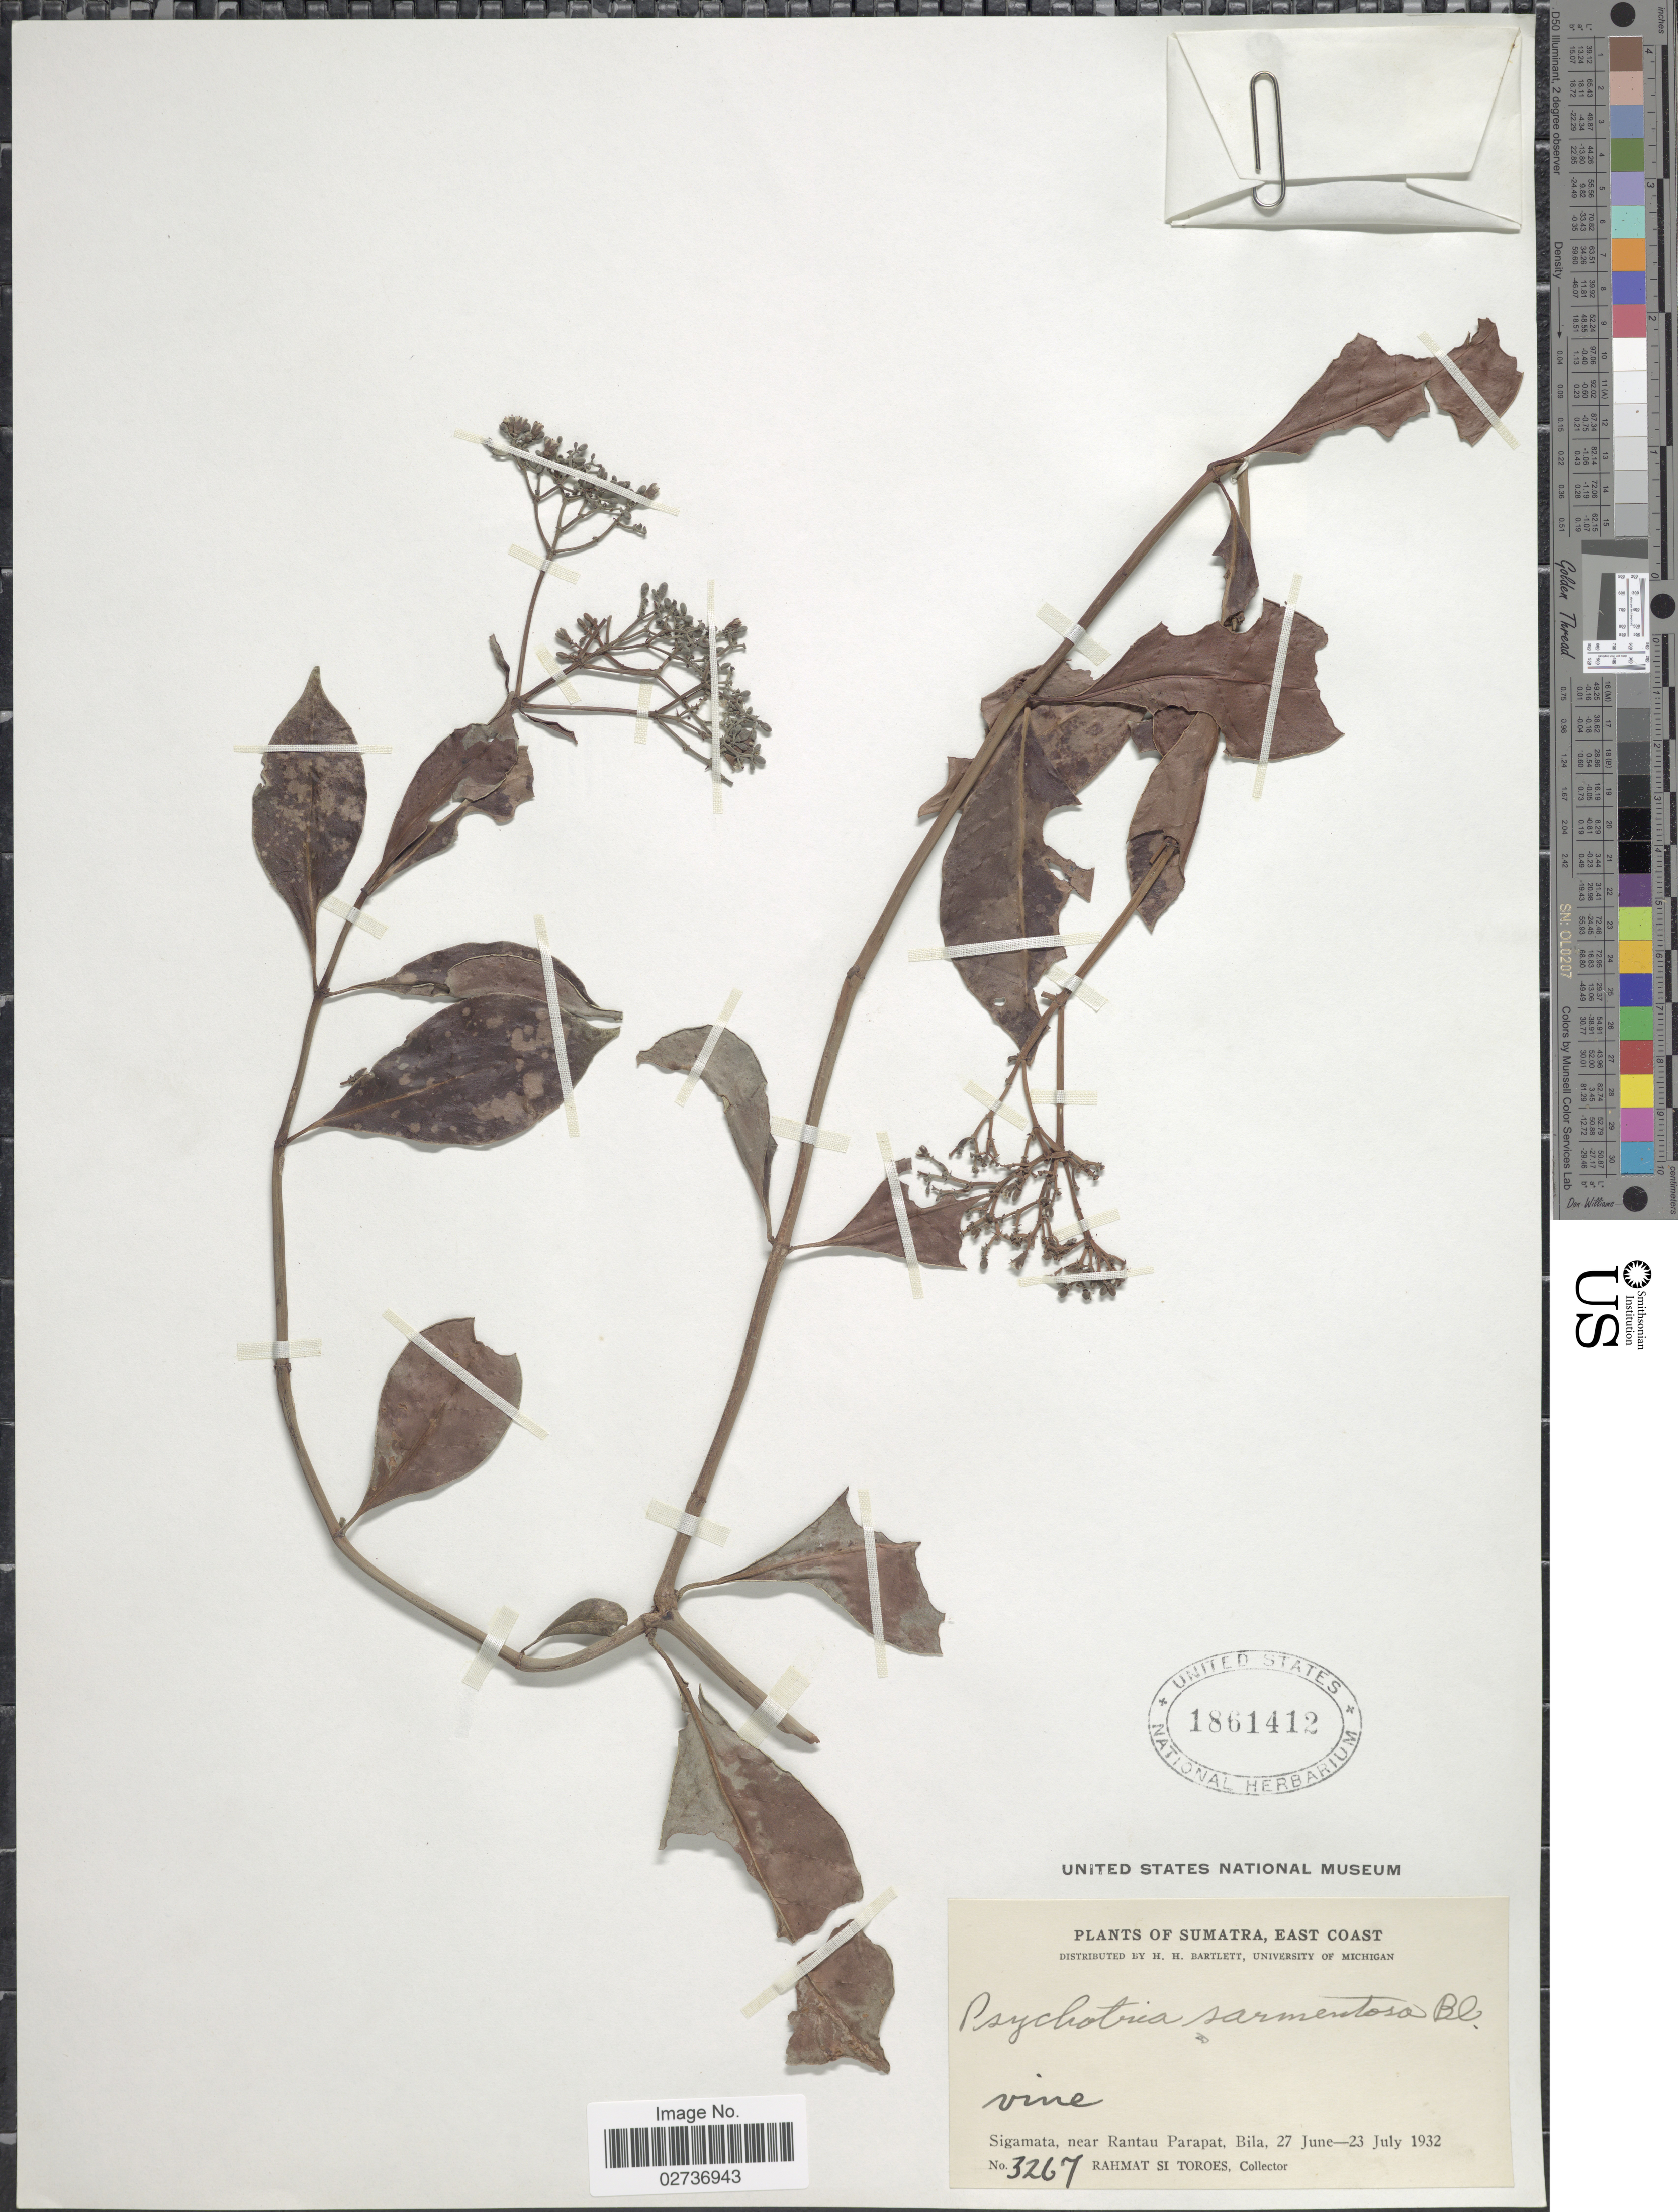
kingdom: Plantae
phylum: Tracheophyta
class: Magnoliopsida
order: Gentianales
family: Rubiaceae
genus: Psychotria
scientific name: Psychotria sarmentosa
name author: Blume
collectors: Rahmat Si Boeea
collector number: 3267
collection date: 1932-06-27/1932-07-23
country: Indonesia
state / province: Sumatra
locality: Sumatra, East Coast. Sigamat, near Rantau Parapat, Bila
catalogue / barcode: US 1861412